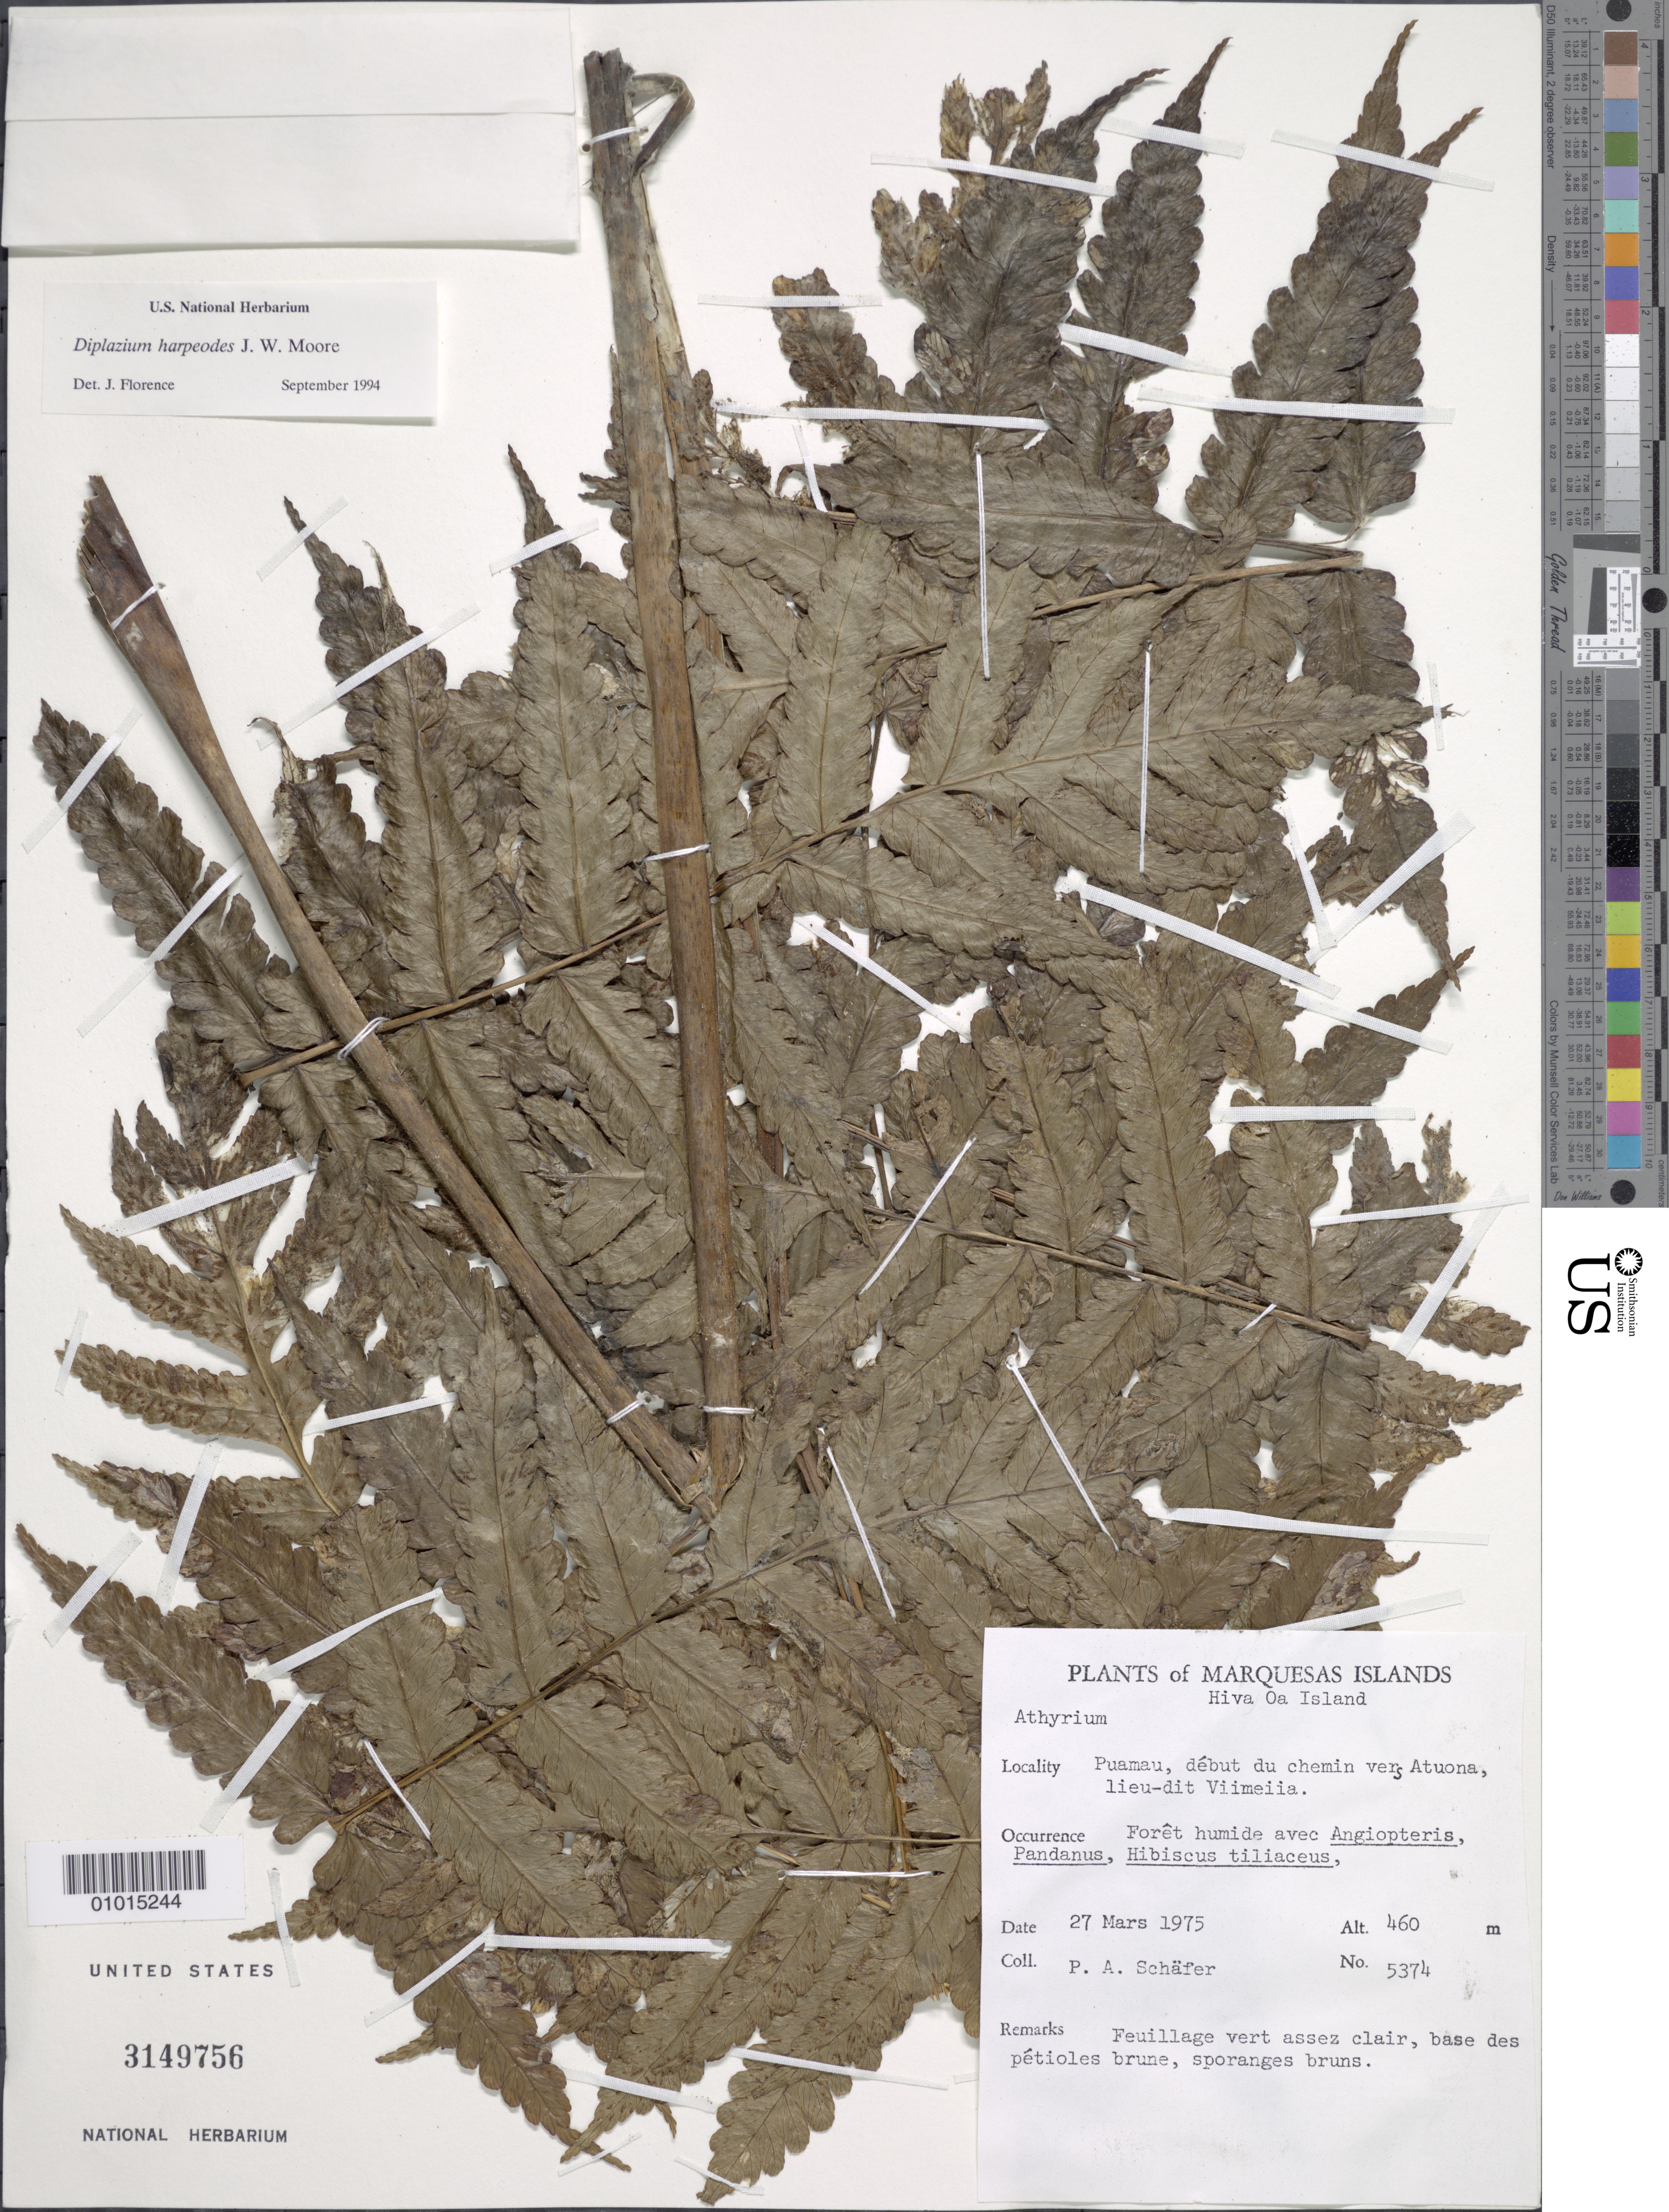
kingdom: Plantae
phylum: Tracheophyta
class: Polypodiopsida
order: Polypodiales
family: Athyriaceae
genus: Diplazium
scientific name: Diplazium harpeodes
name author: T. Moore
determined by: Florence, J.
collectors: P. A. Schäfer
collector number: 5374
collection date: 1975-03-27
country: French Polynesia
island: Hiva Oa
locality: Puamau, début du chemin vers Atuona, lieu-dit Viimeiia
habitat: Forêt humide avec Angiopteris, Pandanus, Hibiscus tiliaceus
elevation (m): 460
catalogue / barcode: US 3149756